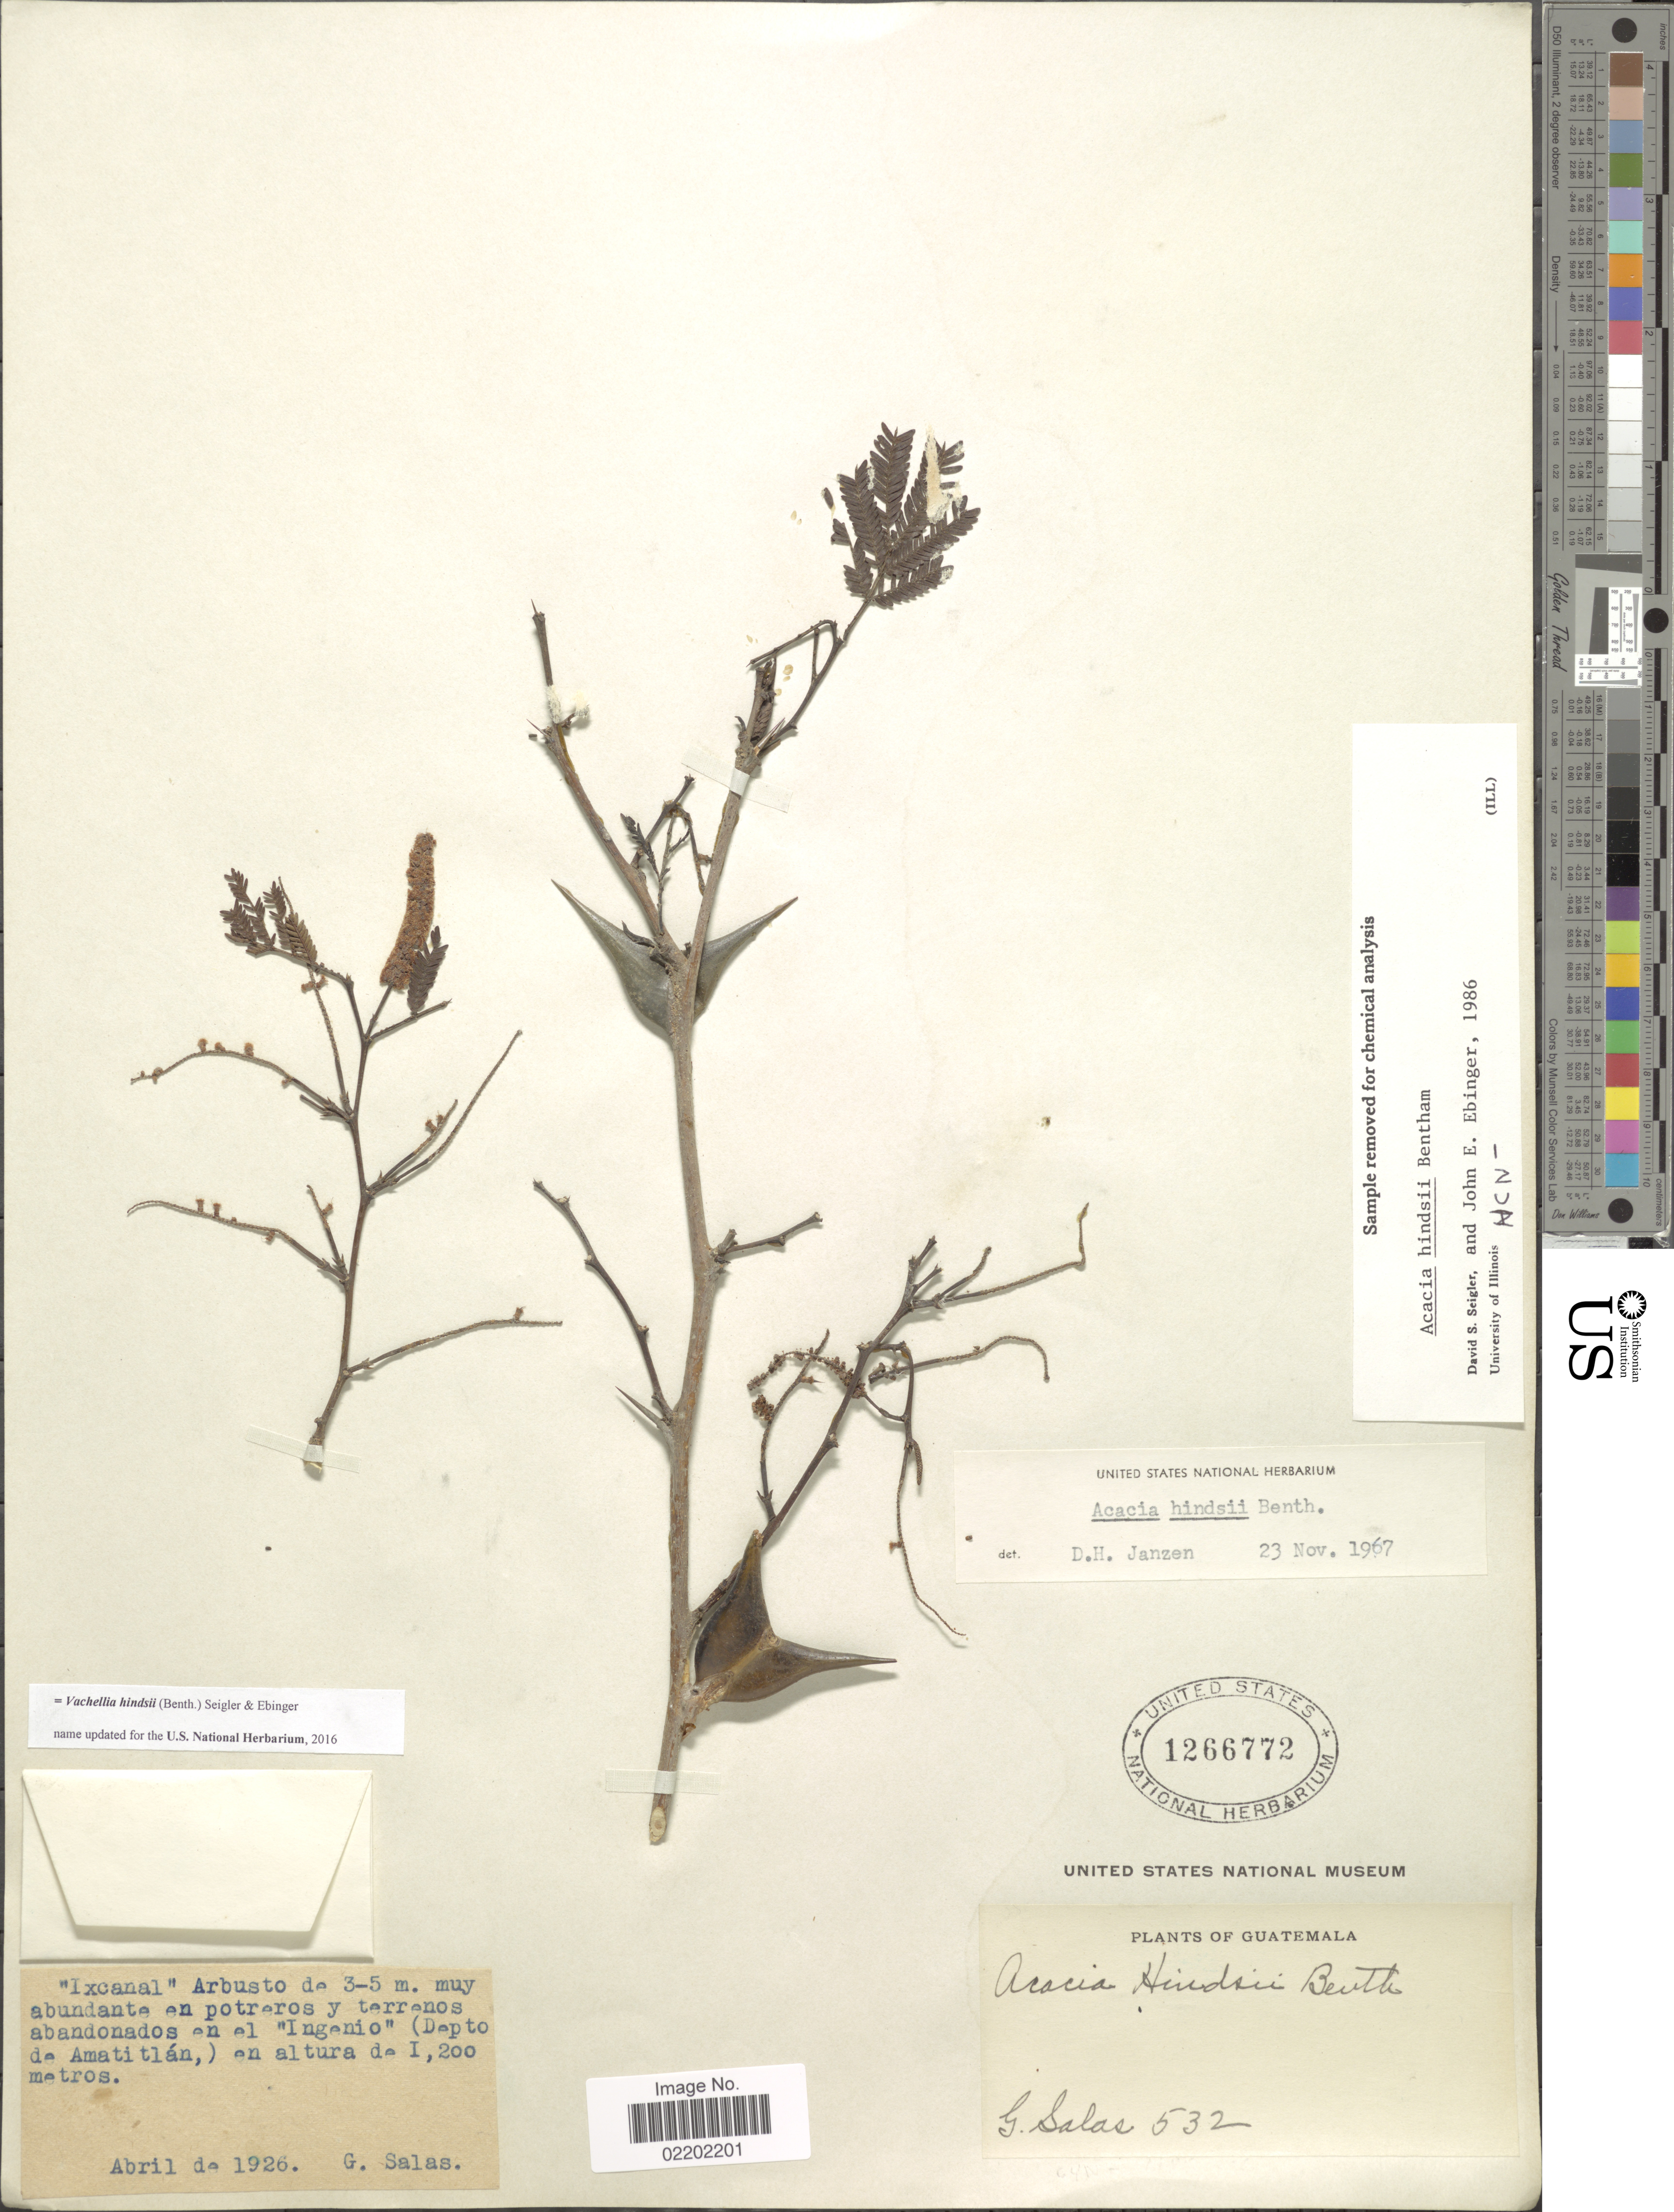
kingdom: Plantae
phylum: Tracheophyta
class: Magnoliopsida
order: Fabales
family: Fabaceae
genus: Vachellia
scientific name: Vachellia hindsii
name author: (Benth.) Seigler & Ebinger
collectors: G. Salas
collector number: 532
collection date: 1926-04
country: Guatemala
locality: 'Ixcanal' muy abundante en pitreros y terrenos abandonados en el 'Ingenio' (Depto de Amatitlán)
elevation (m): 1200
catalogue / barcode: US 1266772